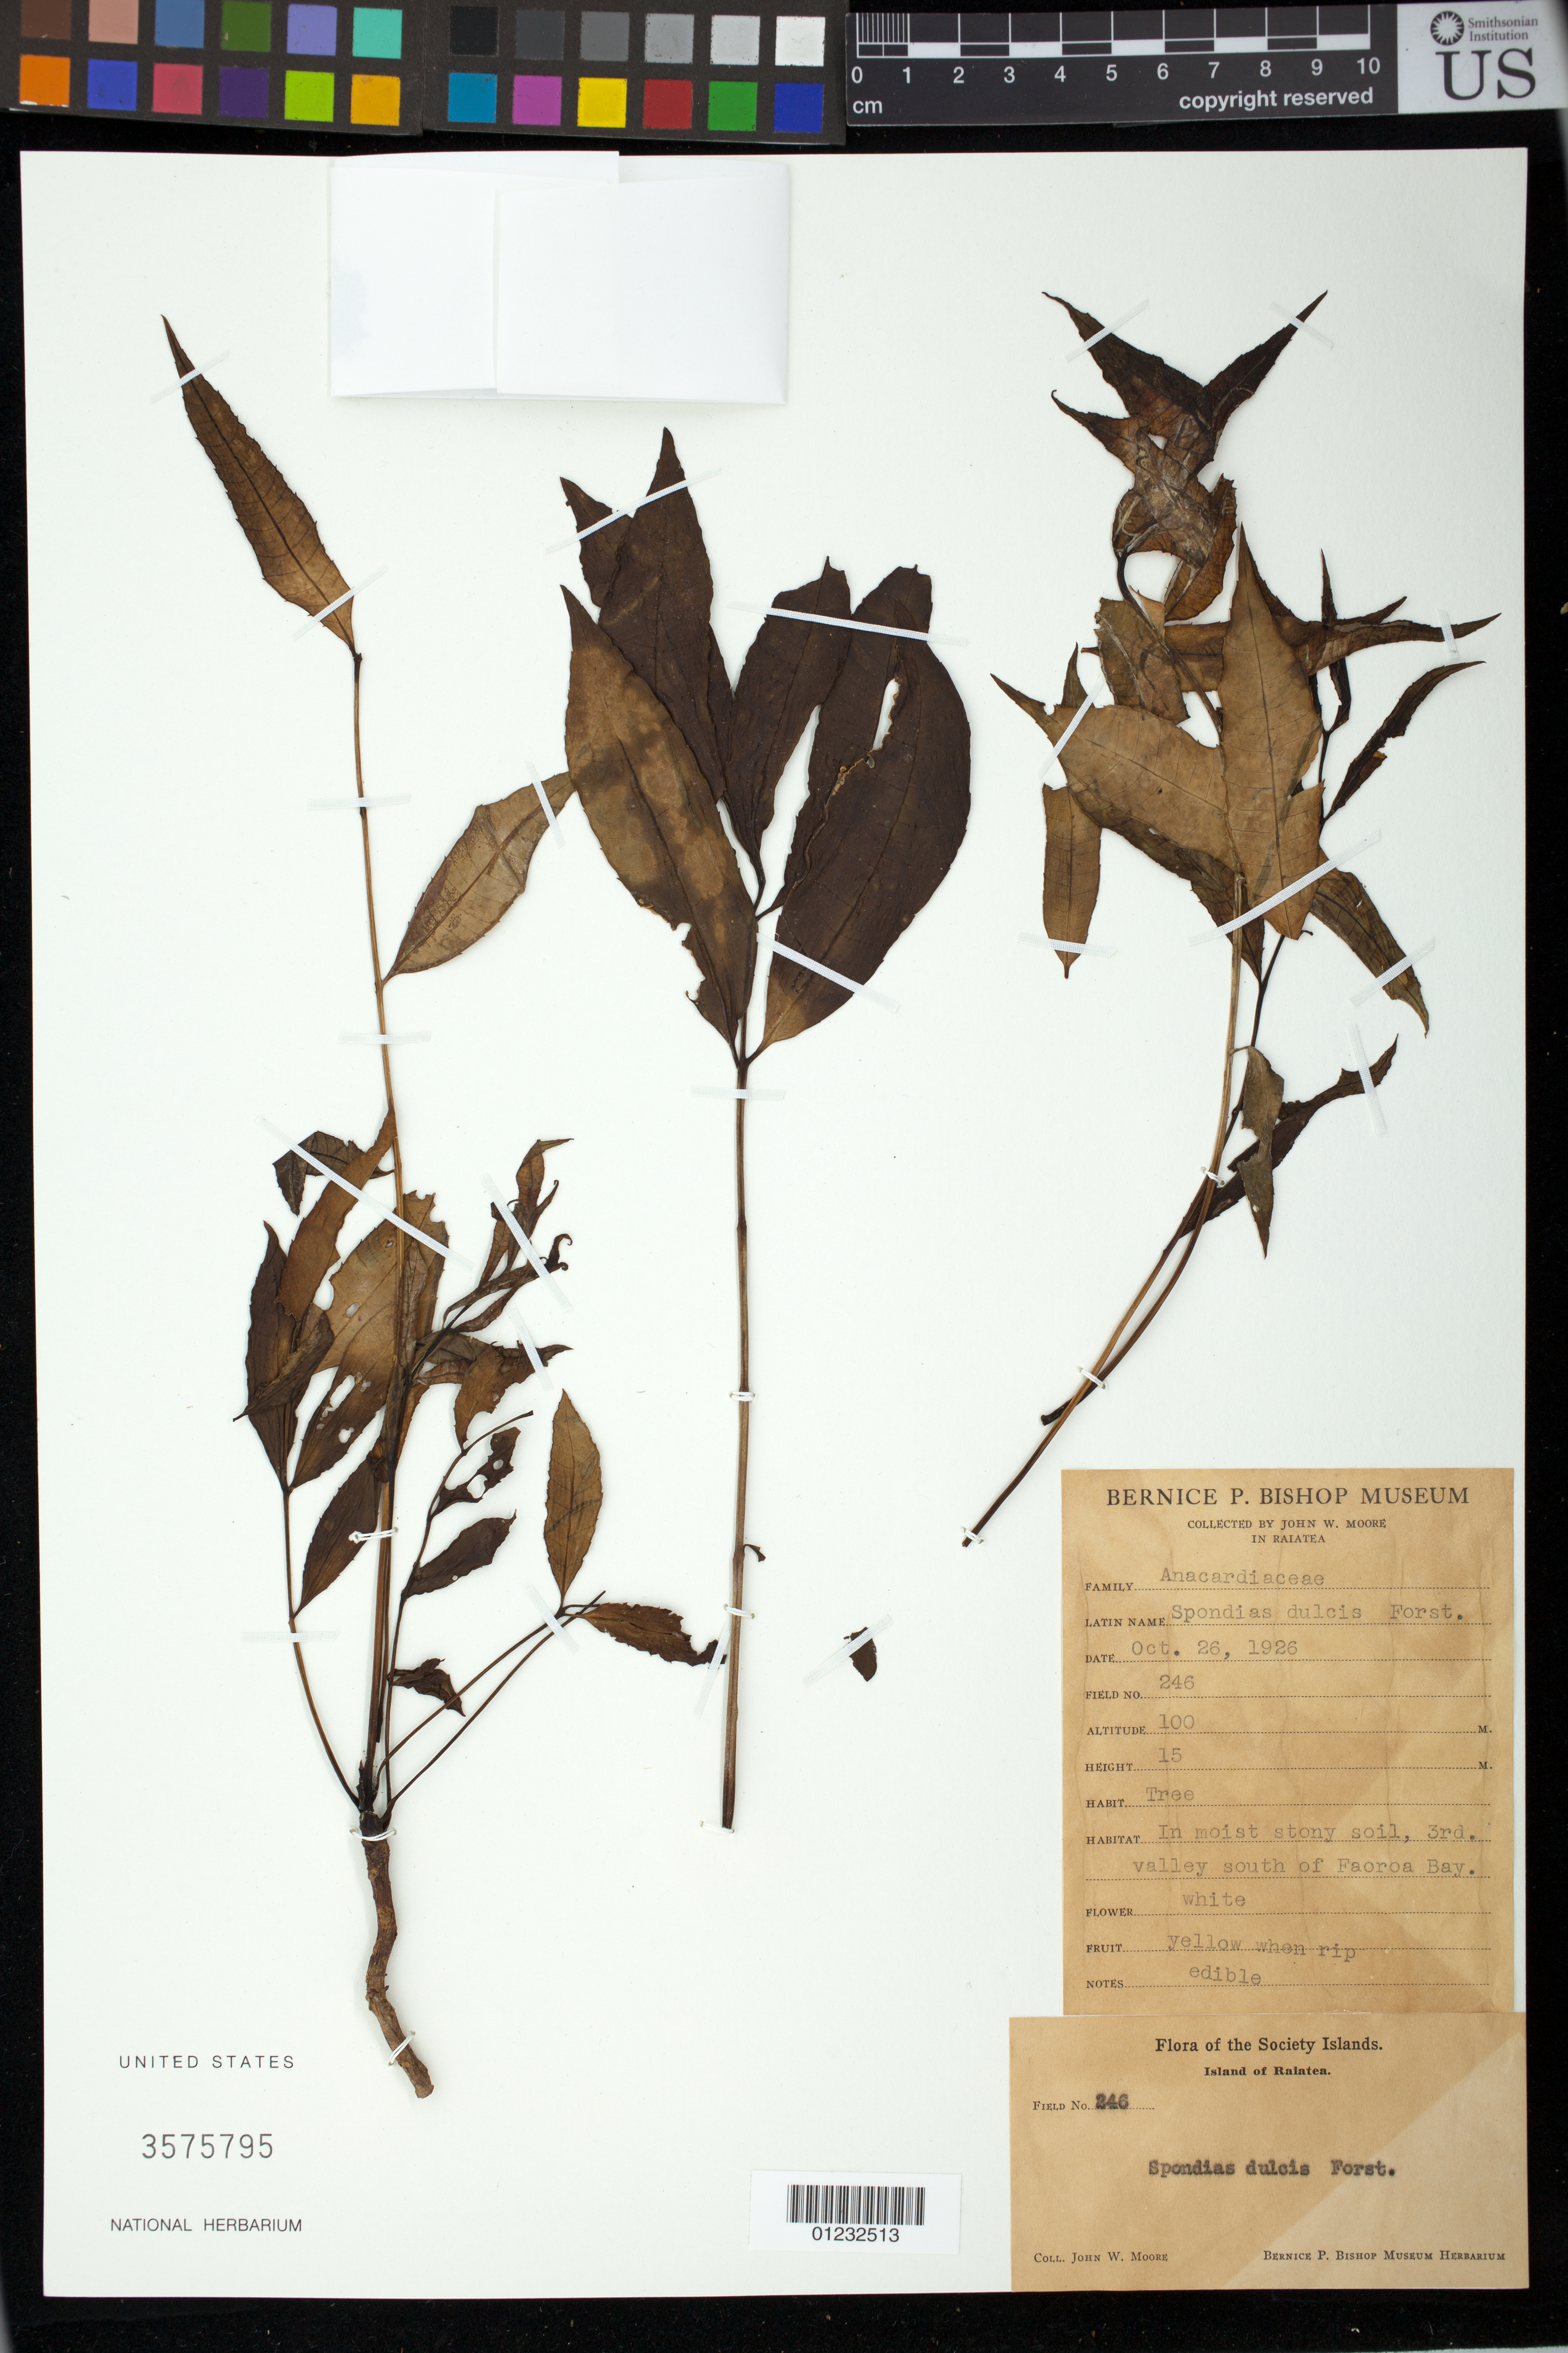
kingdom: Plantae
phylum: Tracheophyta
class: Magnoliopsida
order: Sapindales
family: Anacardiaceae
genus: Spondias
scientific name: Spondias dulcis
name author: Parkinson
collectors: J. Moore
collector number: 246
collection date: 1926-10-26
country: French Polynesia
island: Raiatea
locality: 3rd. valley south of Faoroa Bay.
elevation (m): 100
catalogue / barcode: US 3575795